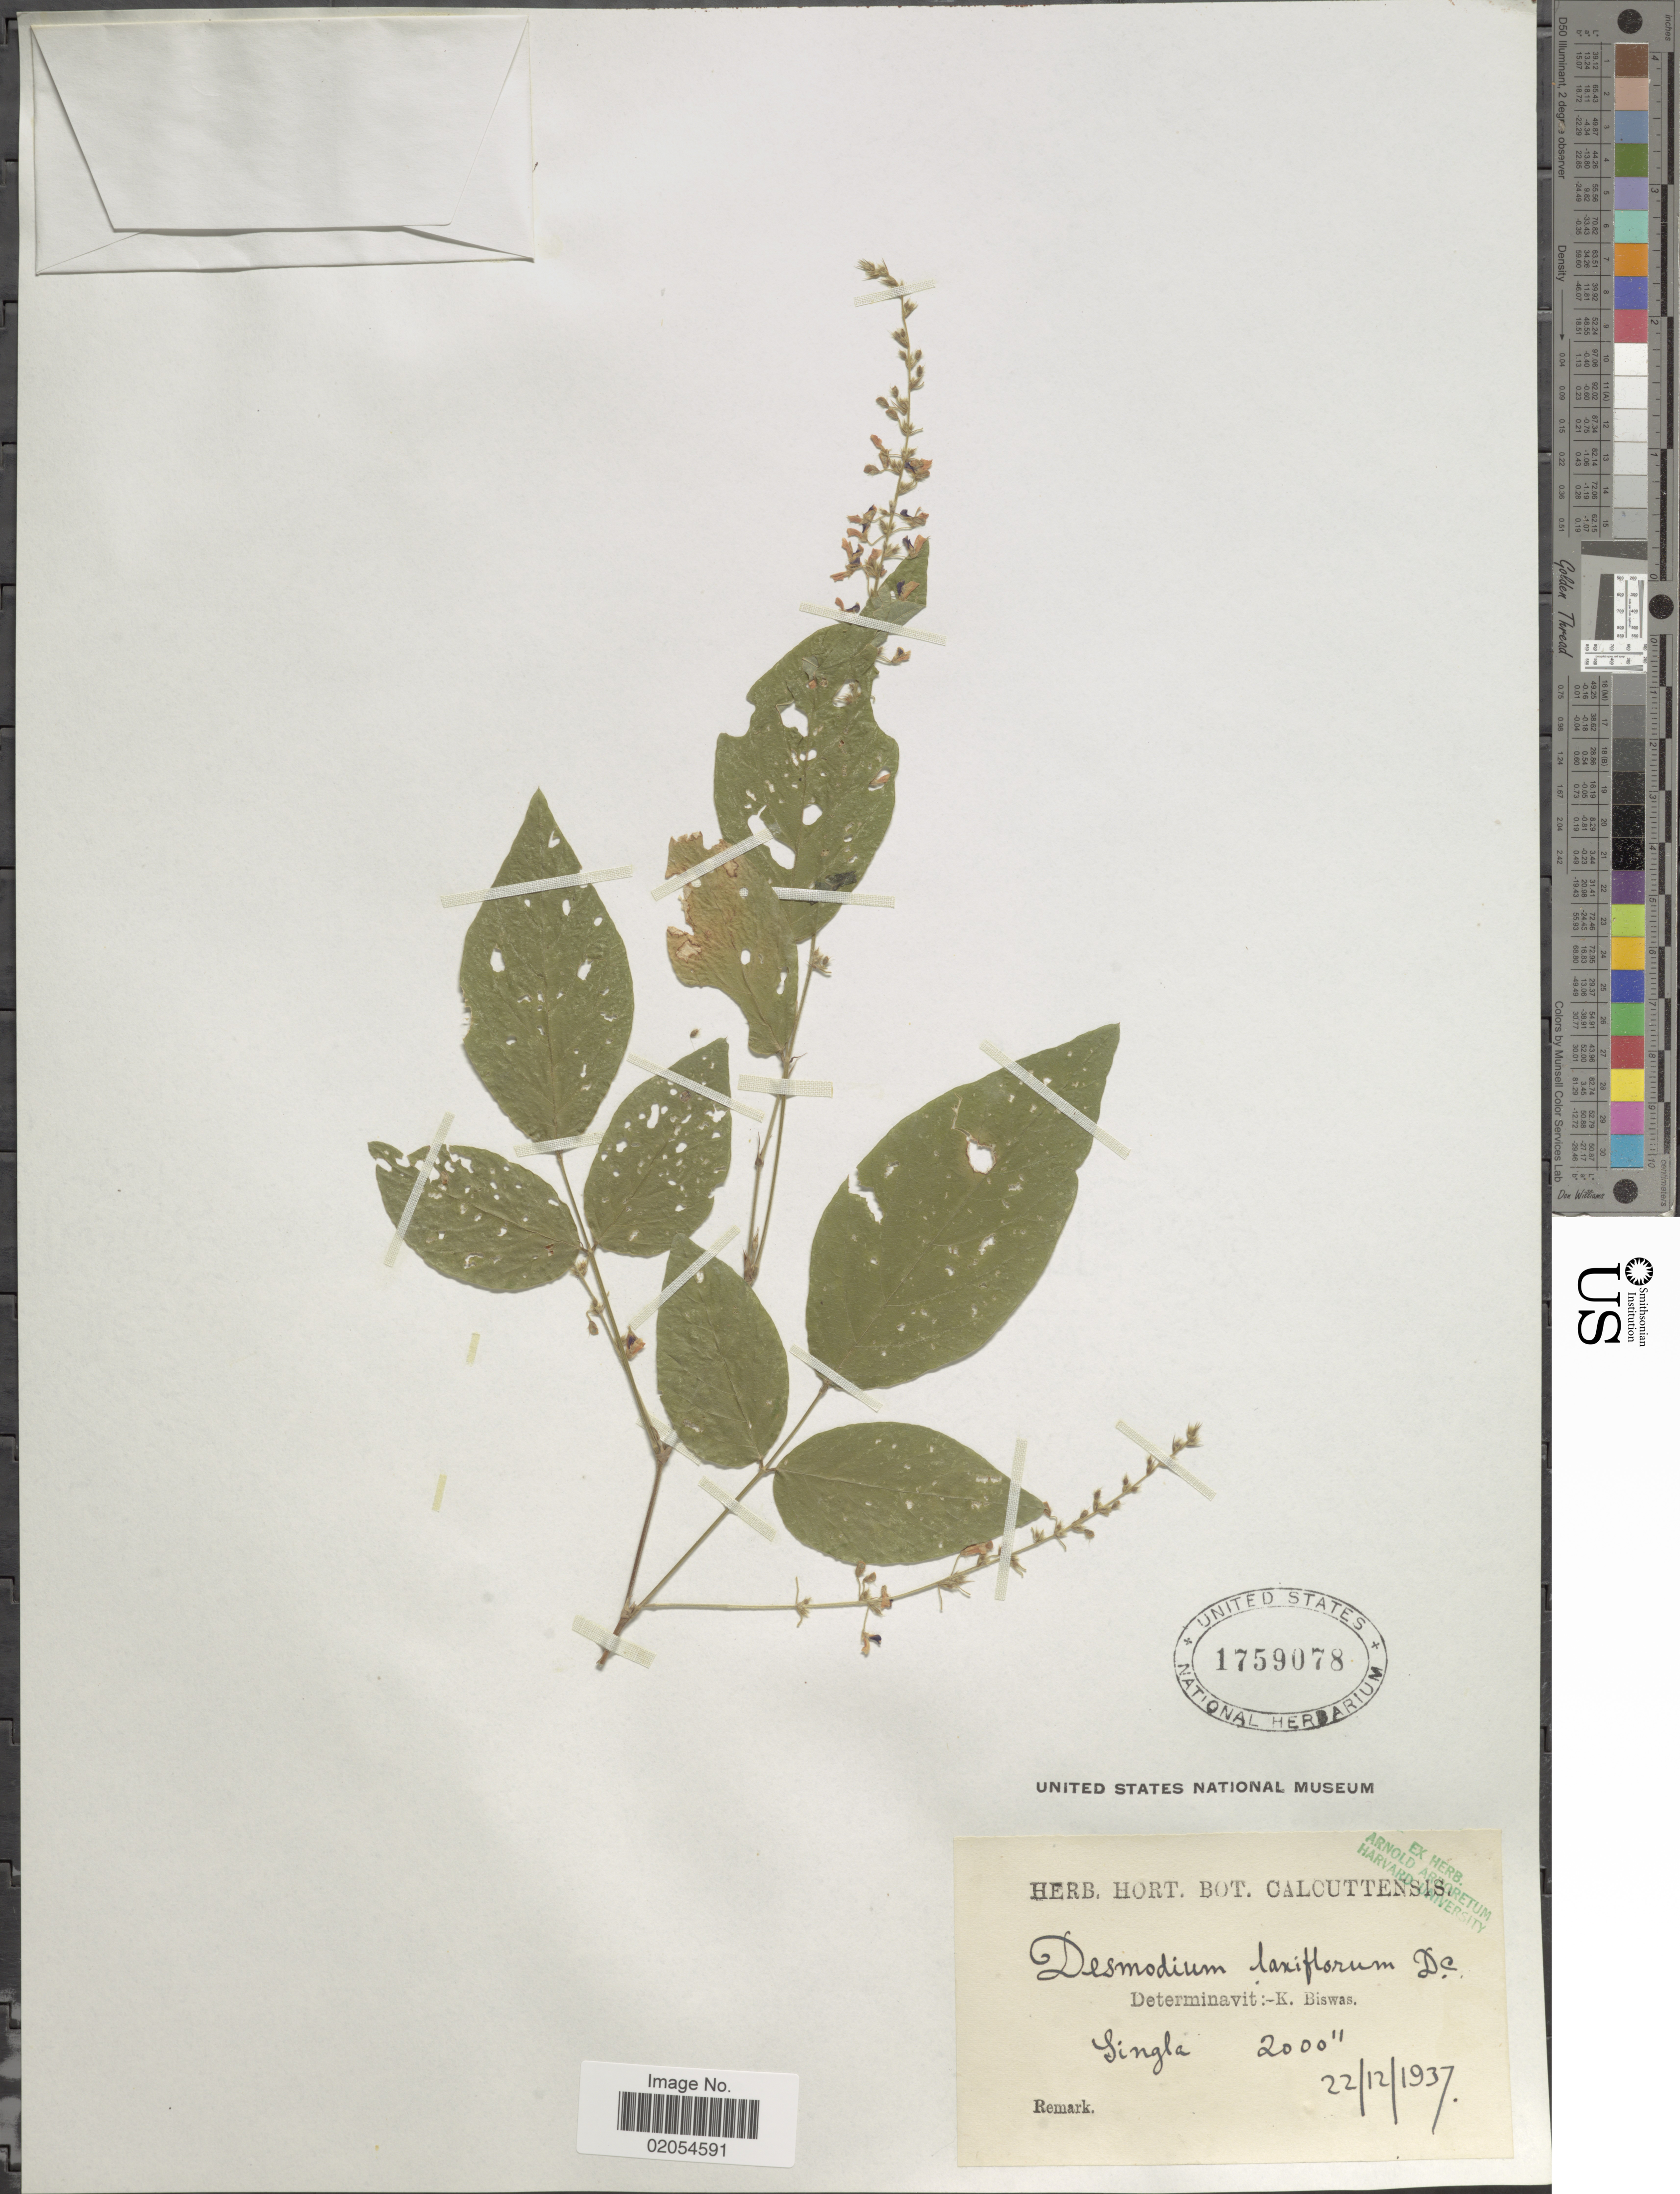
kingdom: Plantae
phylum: Tracheophyta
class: Magnoliopsida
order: Fabales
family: Fabaceae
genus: Sohmaea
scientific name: Sohmaea laxiflora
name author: (DC.) H. Ohashi & K. Ohashi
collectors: ex Herb. Hort. Bot. Calcuttensis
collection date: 1937-12-22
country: India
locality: Gingla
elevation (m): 610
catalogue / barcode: US 1759078